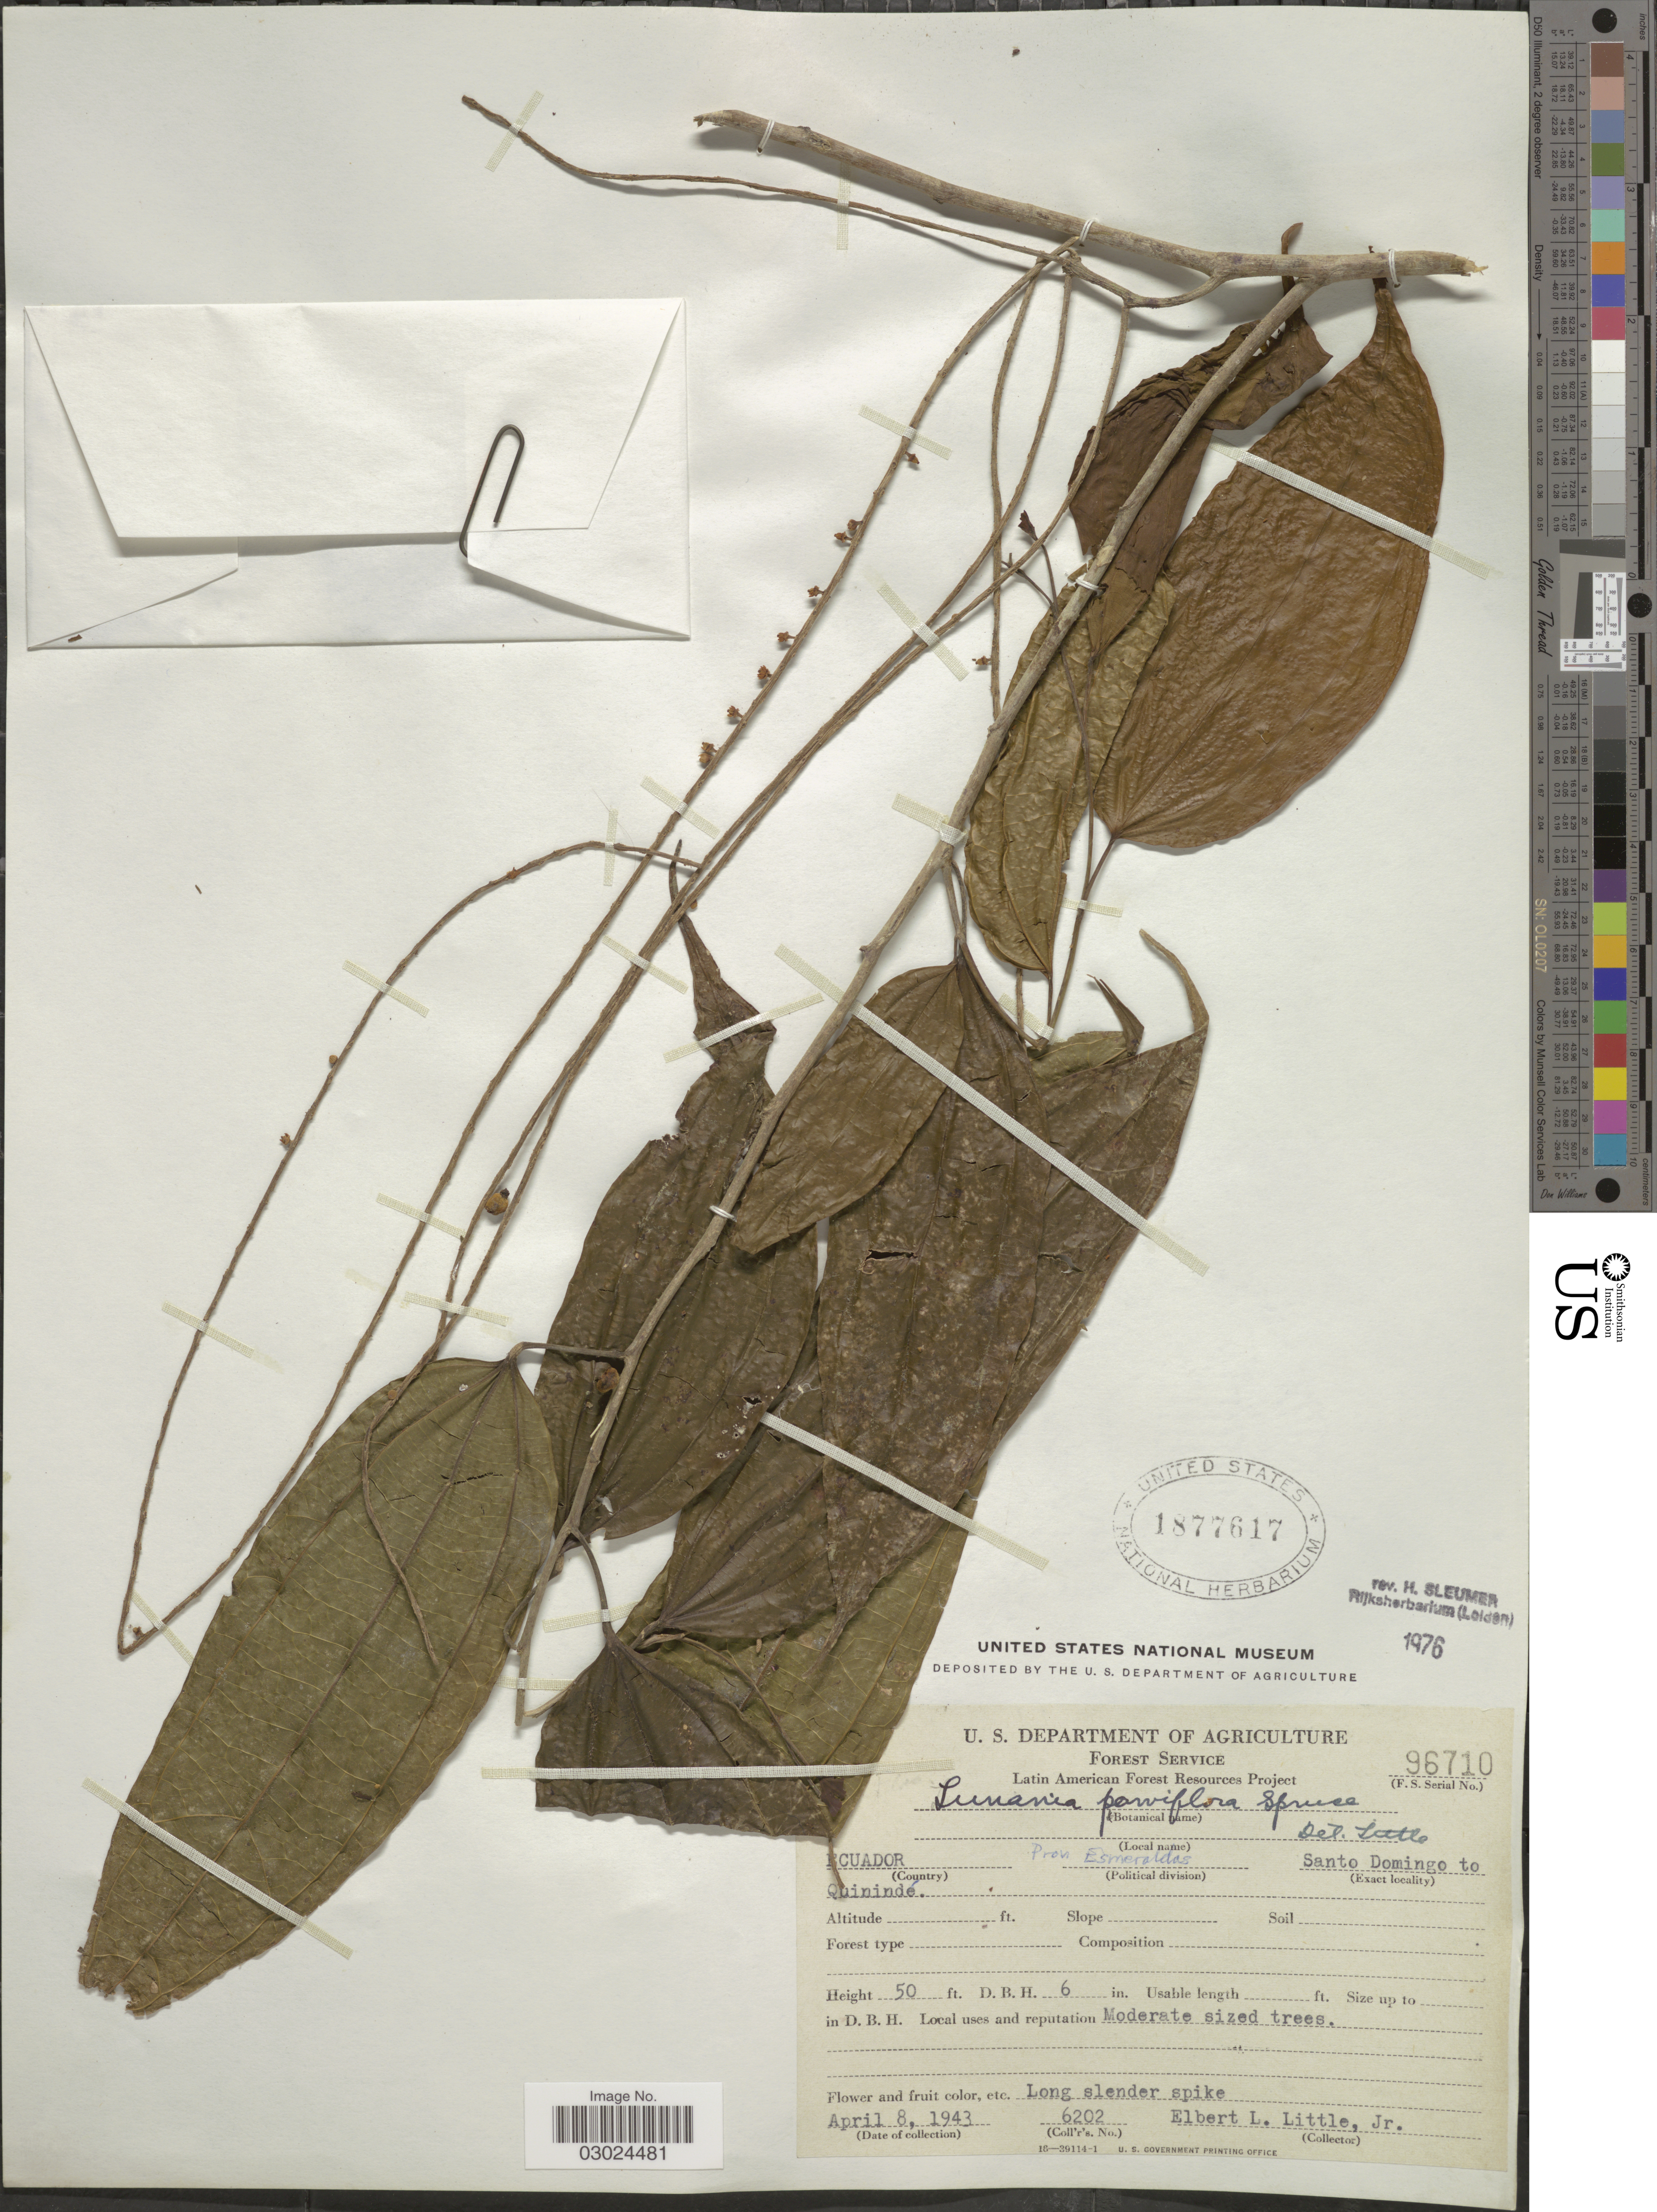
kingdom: Plantae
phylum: Tracheophyta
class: Magnoliopsida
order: Malpighiales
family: Salicaceae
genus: Lunania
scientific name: Lunania parviflora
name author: Spruce ex Benth.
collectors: E. L. Little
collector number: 6202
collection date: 1943-04-08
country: Ecuador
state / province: Esmeraldas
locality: Santo Domingo to Quinindé.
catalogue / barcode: US 1877617